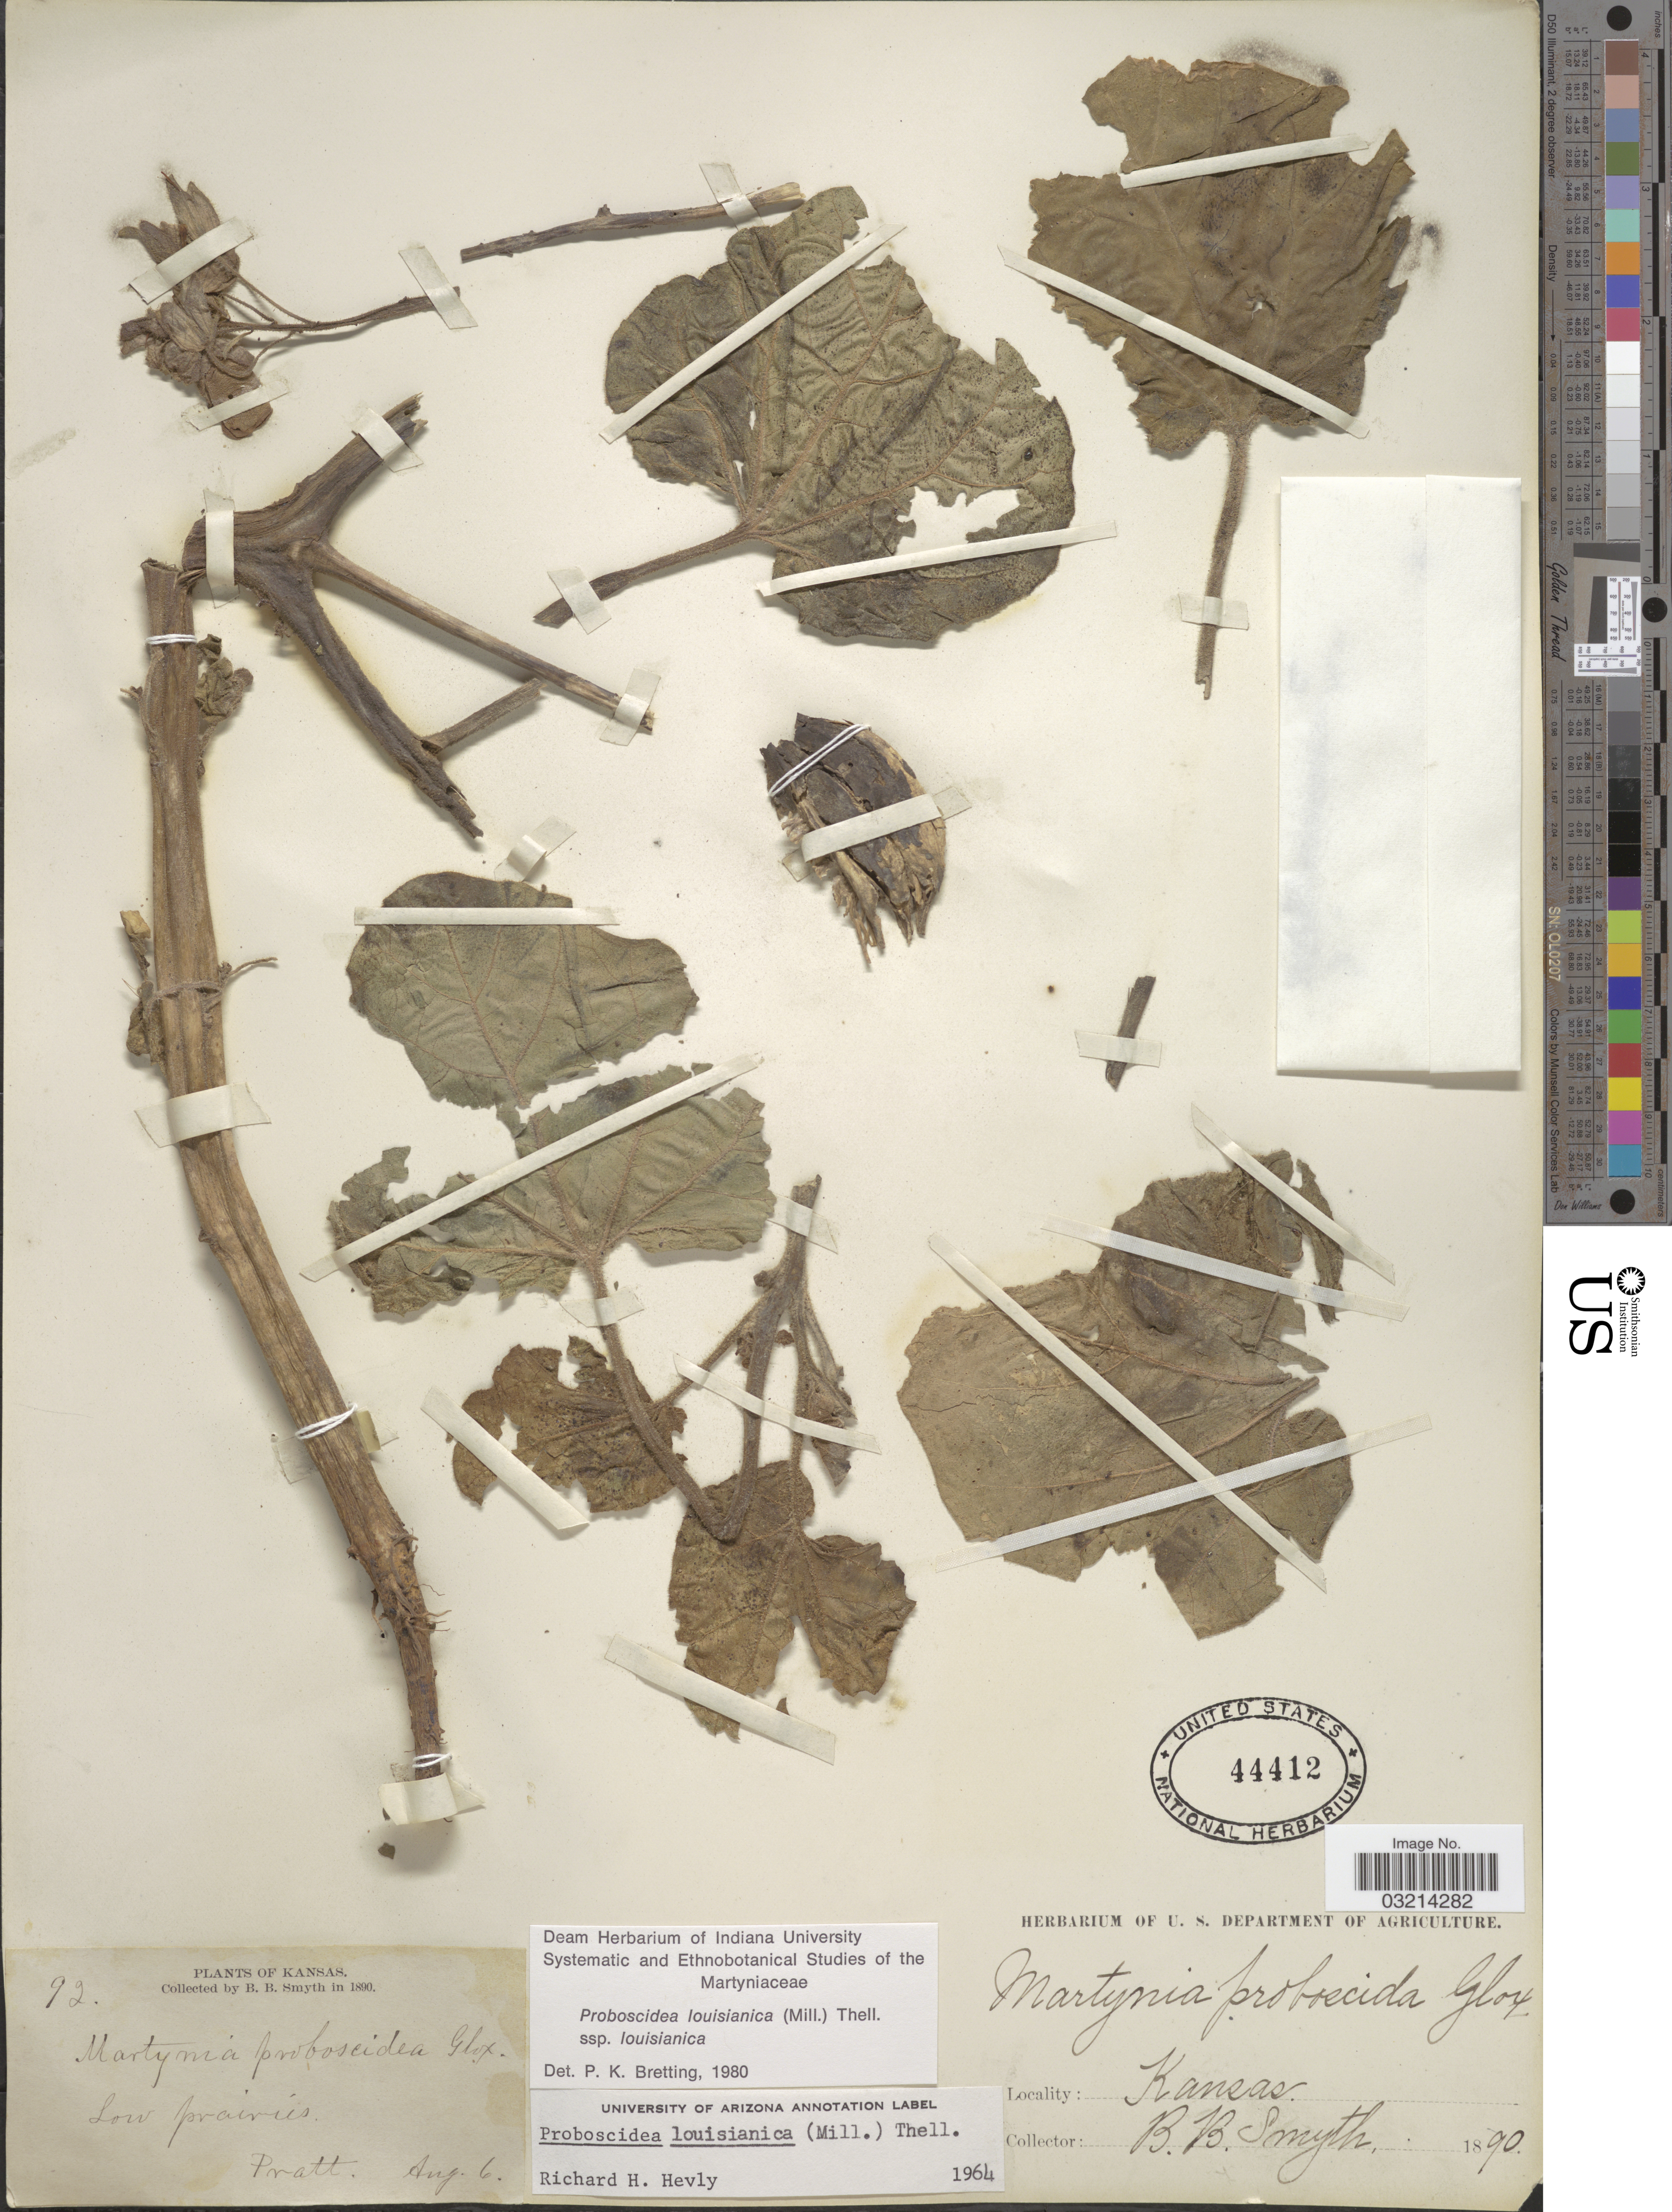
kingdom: Plantae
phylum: Tracheophyta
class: Magnoliopsida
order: Lamiales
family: Martyniaceae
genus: Proboscidea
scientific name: Proboscidea louisianica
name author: Thell.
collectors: B. Smyth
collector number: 92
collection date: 1890-08-06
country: United States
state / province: Kansas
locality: Low prairies. Pratt.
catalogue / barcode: US 44412